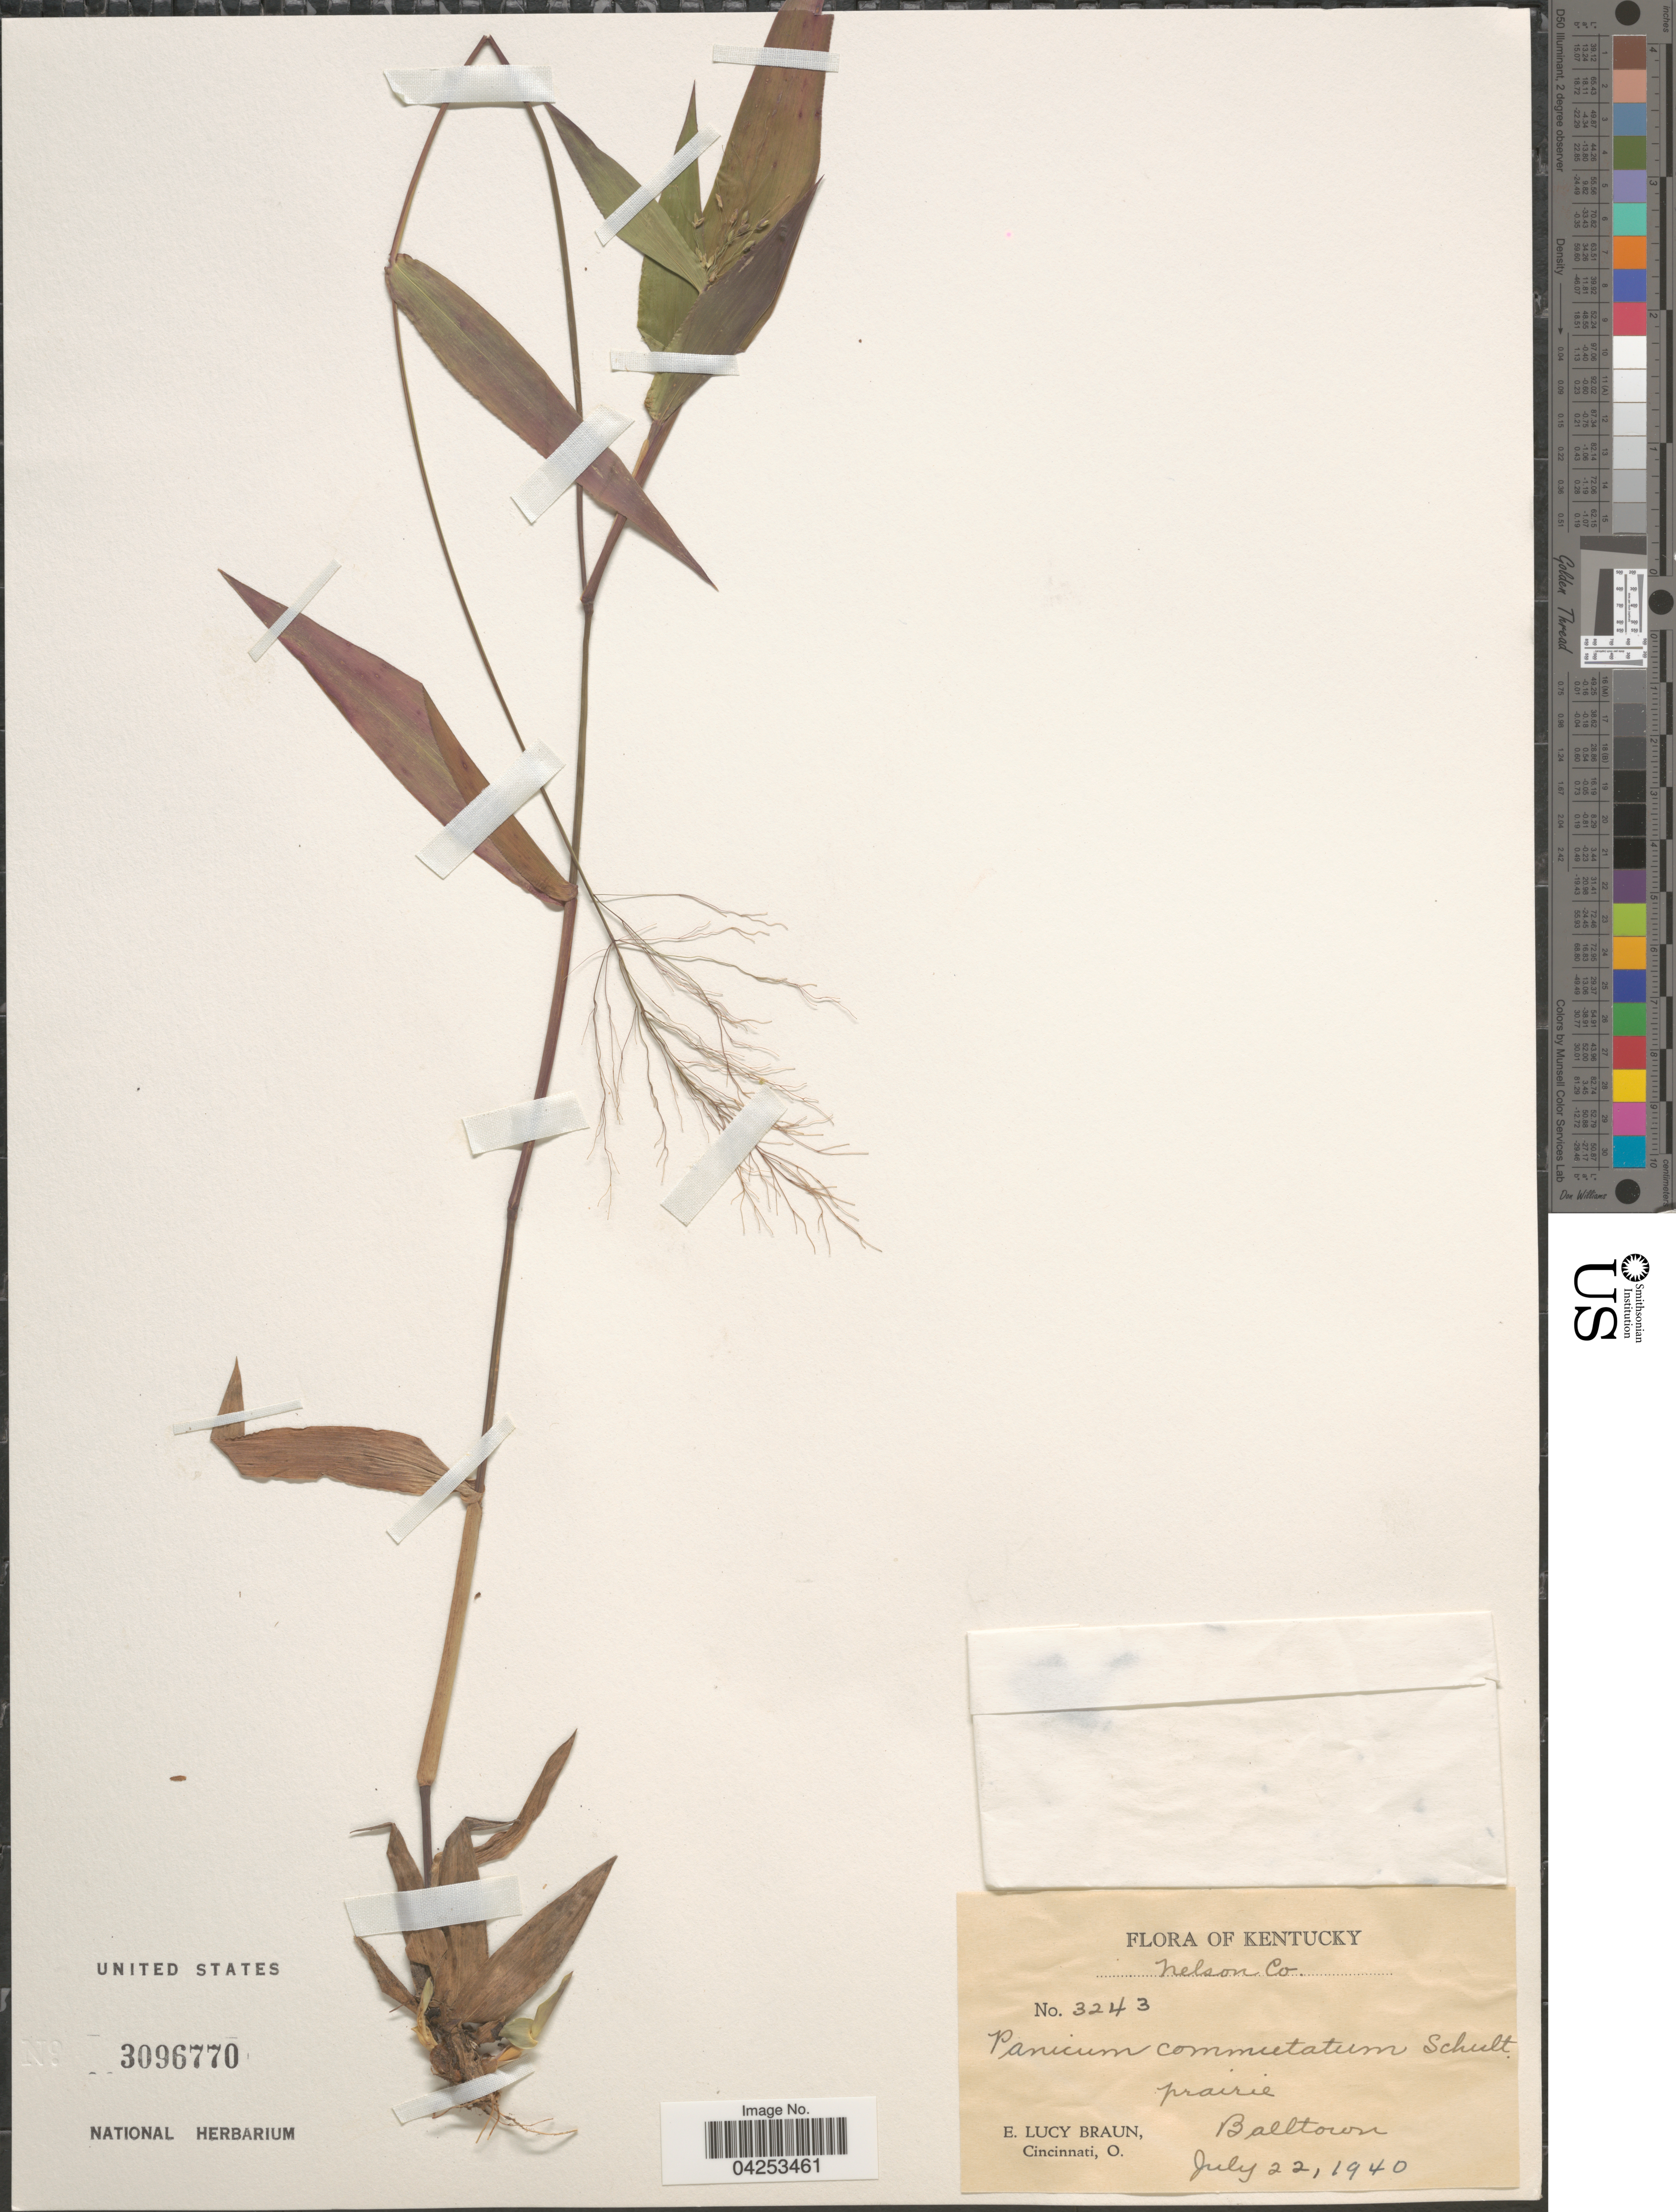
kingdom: Plantae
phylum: Tracheophyta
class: Liliopsida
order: Poales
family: Poaceae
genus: Dichanthelium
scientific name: Dichanthelium commutatum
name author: (Schult.) Gould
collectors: E. L. Braun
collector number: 3243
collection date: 1940-07-22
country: United States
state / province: Kentucky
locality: Nelson Co. Balltown.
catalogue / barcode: US 3096770